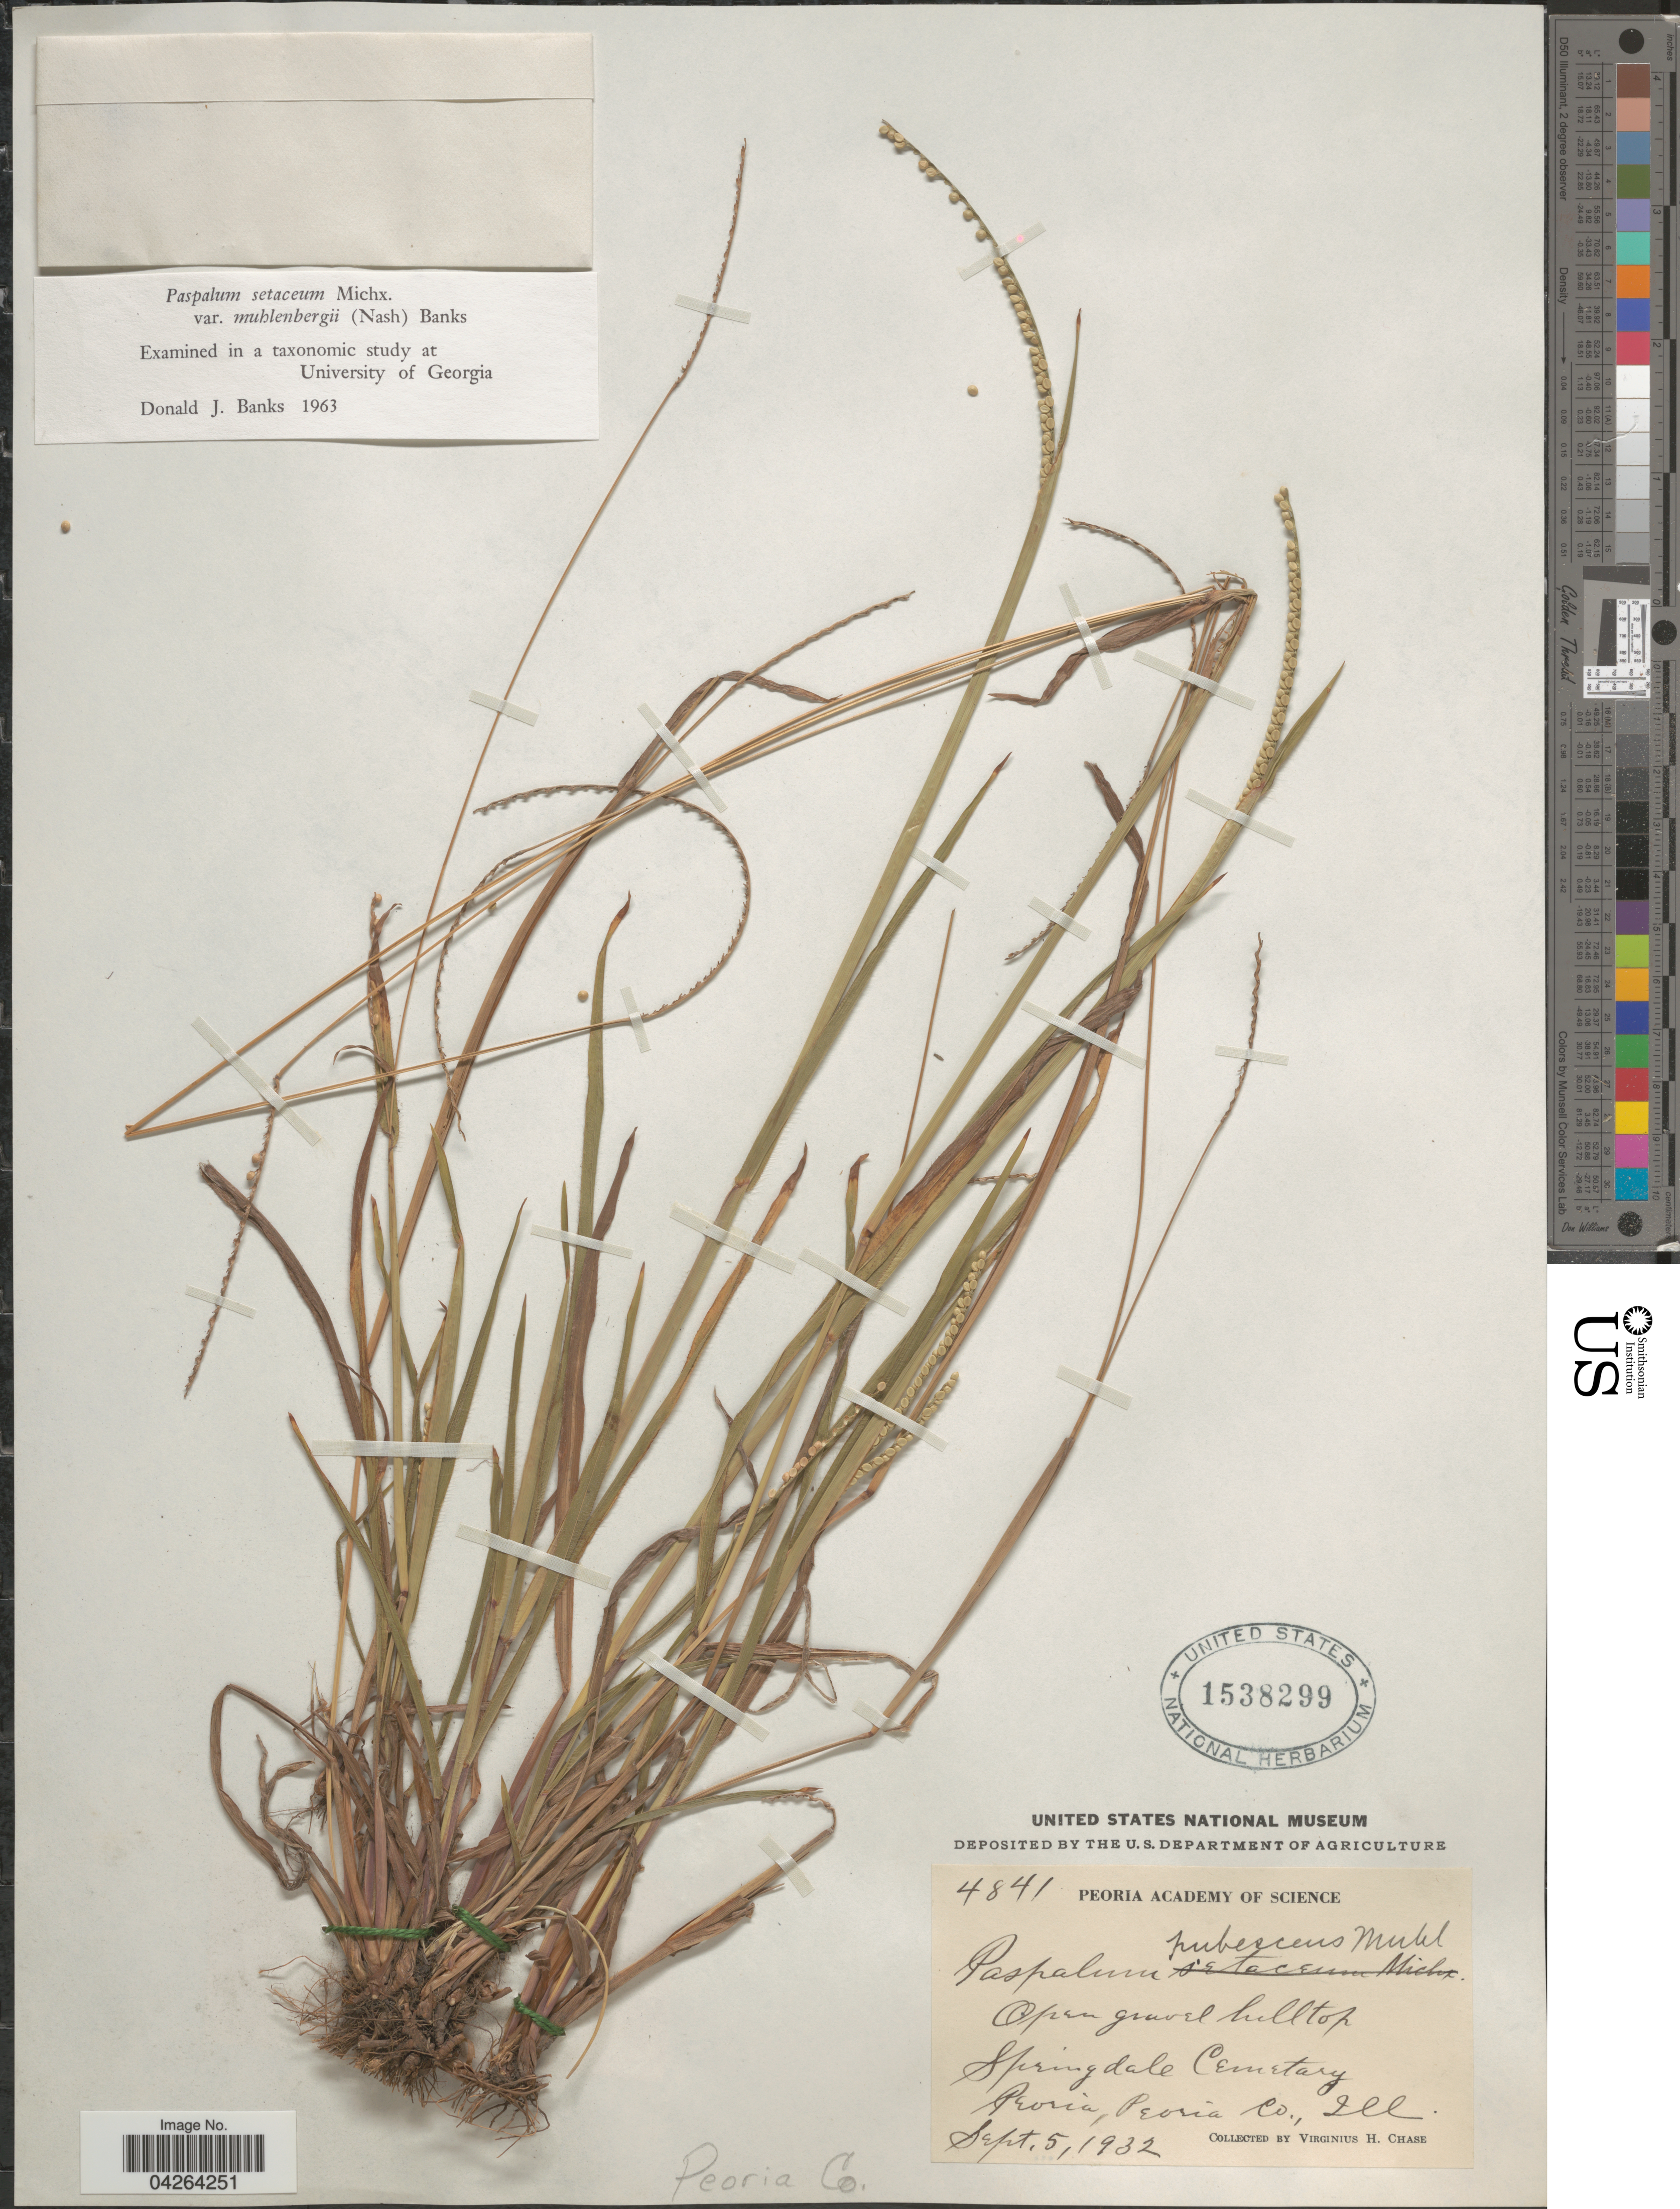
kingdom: Plantae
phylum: Tracheophyta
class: Liliopsida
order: Poales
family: Poaceae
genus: Paspalum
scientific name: Paspalum setaceum var. muhlenbergii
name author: (Nash) D.J. Banks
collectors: V. H. Chase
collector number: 4841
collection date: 1932-09-05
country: United States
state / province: Illinois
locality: Open gravel hilltop. Springdale Cemetary. Peoria Co.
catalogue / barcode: US 1538299